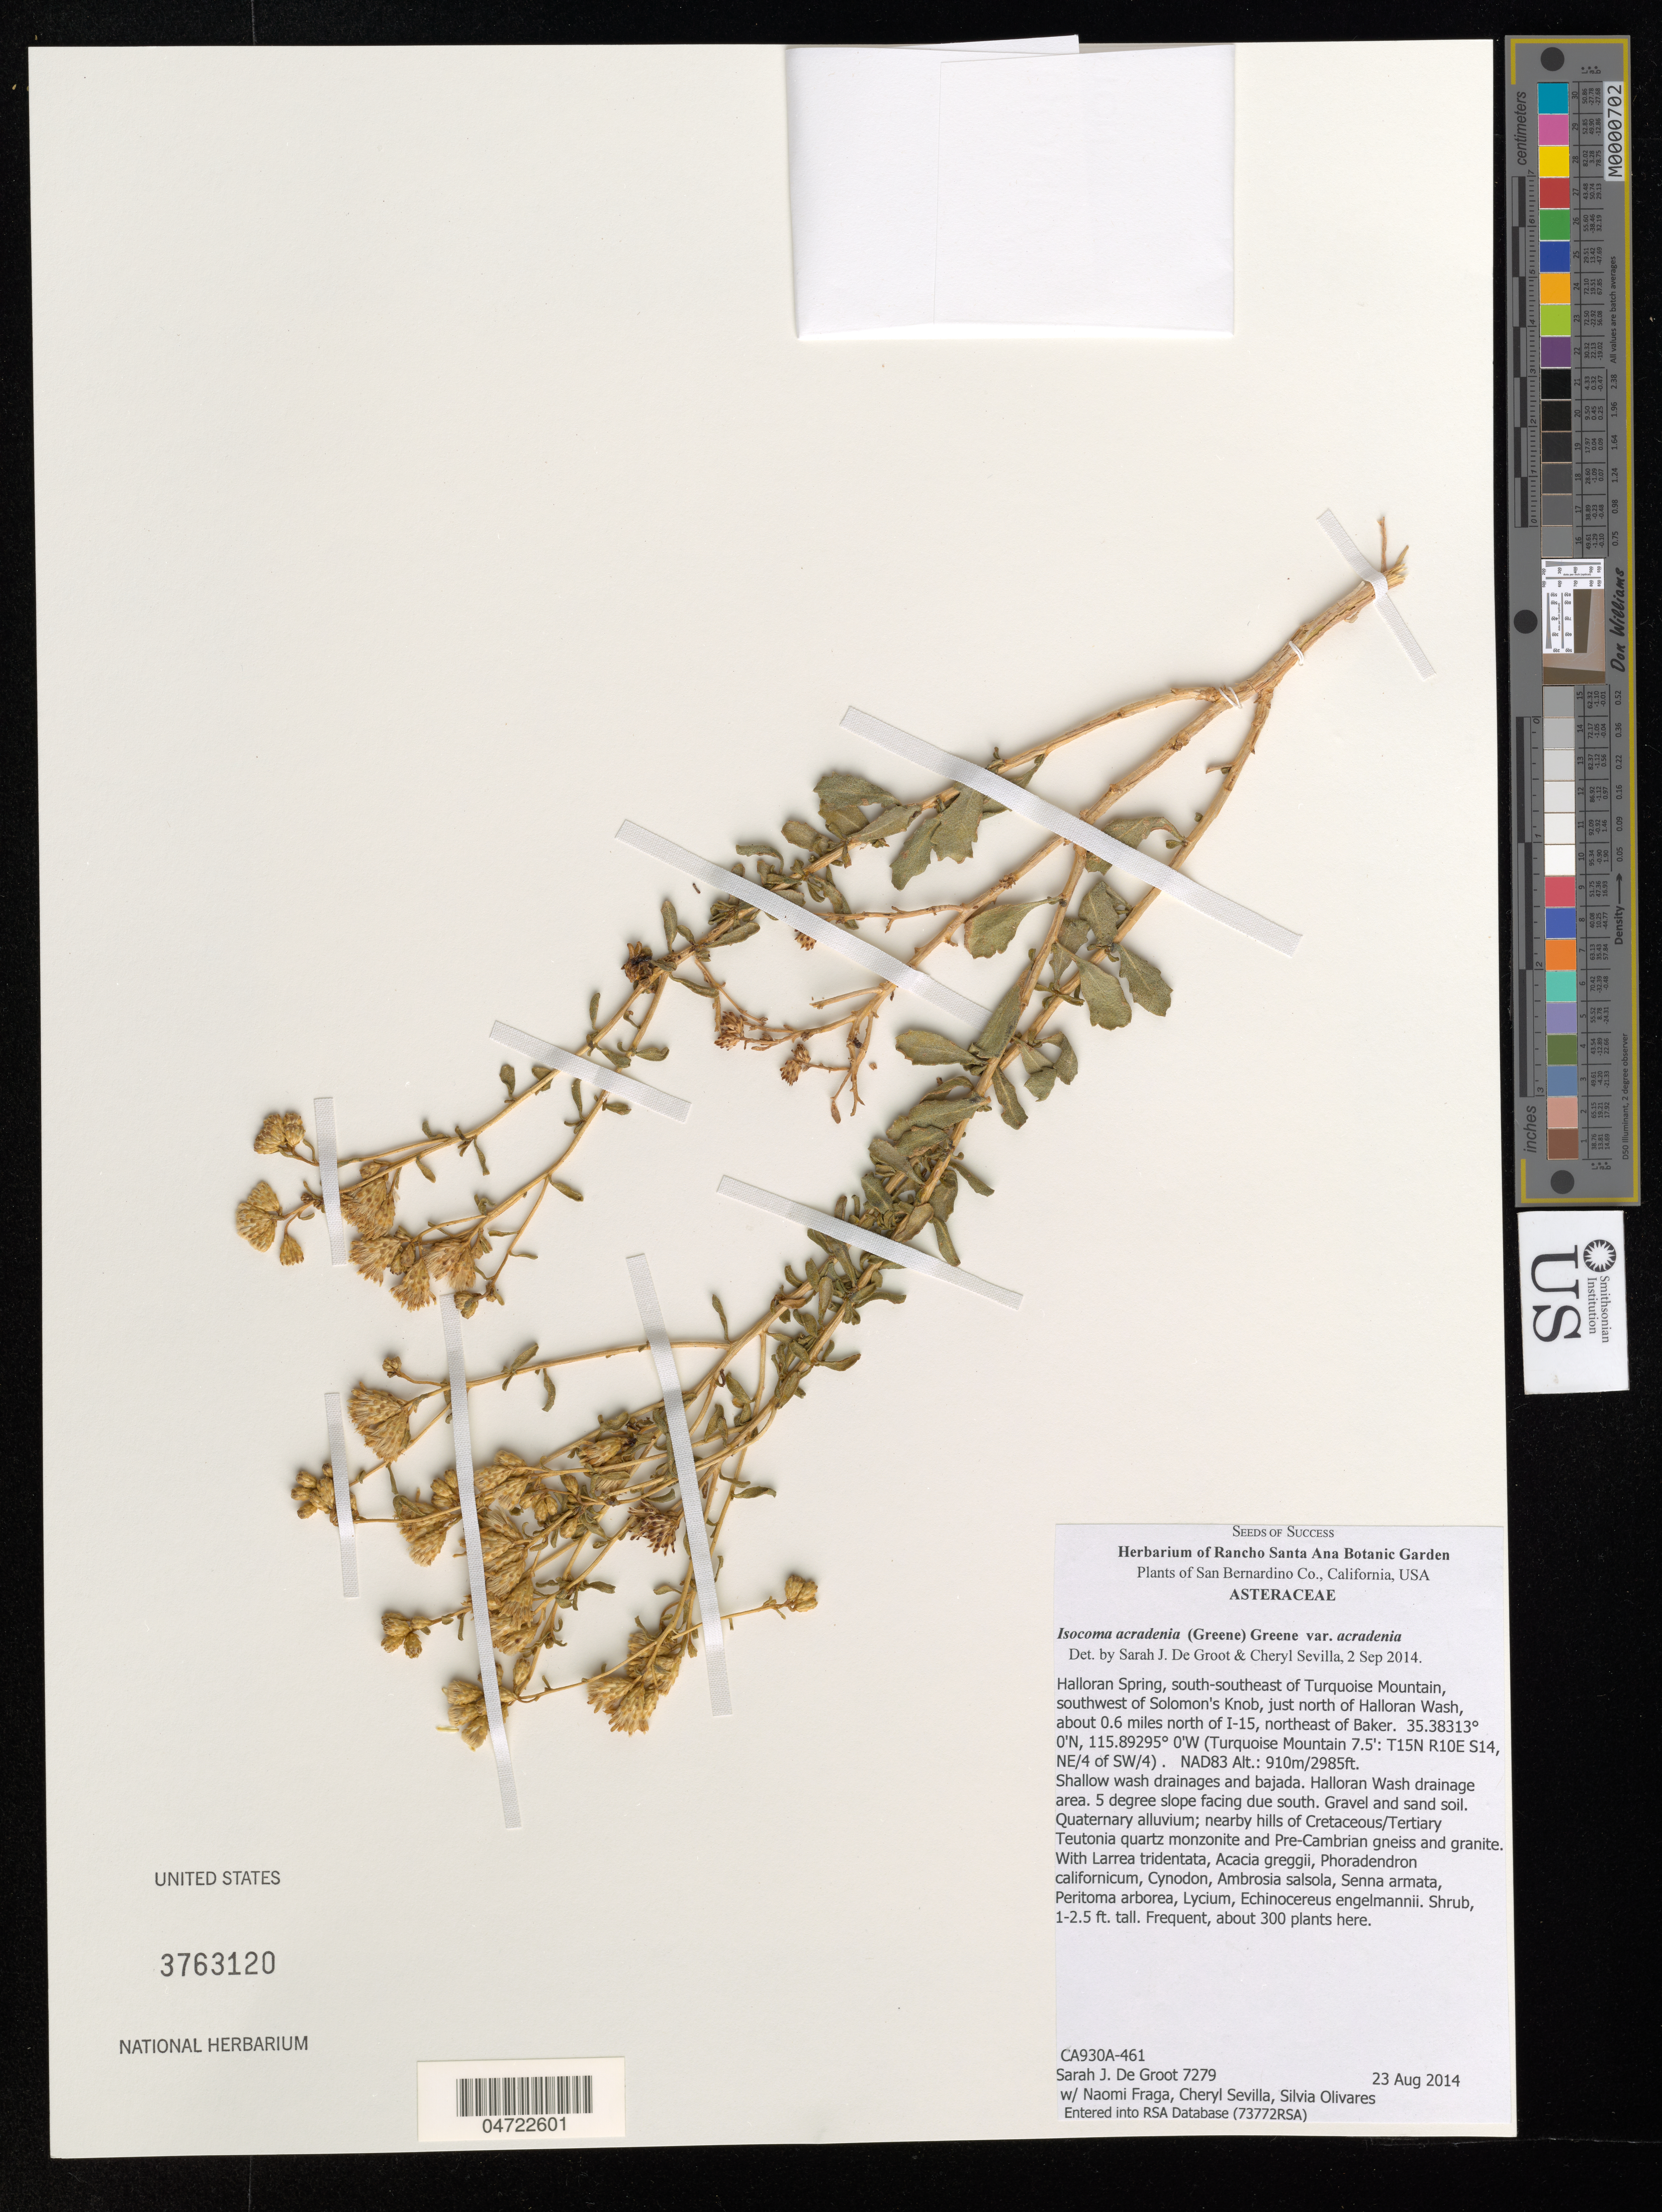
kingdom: Plantae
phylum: Tracheophyta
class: Magnoliopsida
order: Asterales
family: Asteraceae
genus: Isocoma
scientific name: Isocoma acradenia var. acradenia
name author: (Greene) Greene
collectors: S. De Groot, N. Fraga, C. Sevilla & S. Olivares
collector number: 7279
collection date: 2014-08-23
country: United States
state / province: California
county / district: San Bernardino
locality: San Bernardino Co. Halloran Spring, south-southeast of Turqouise Mountain, southwest of Solomon's Knob, just north of Halloran Wash, about 0.6 miles north of I-15, northeast of Baker. (Turquoise Mountain 7.5': T15N R10E S14, NE/4 of SW/4).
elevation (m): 910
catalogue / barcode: US 3763120